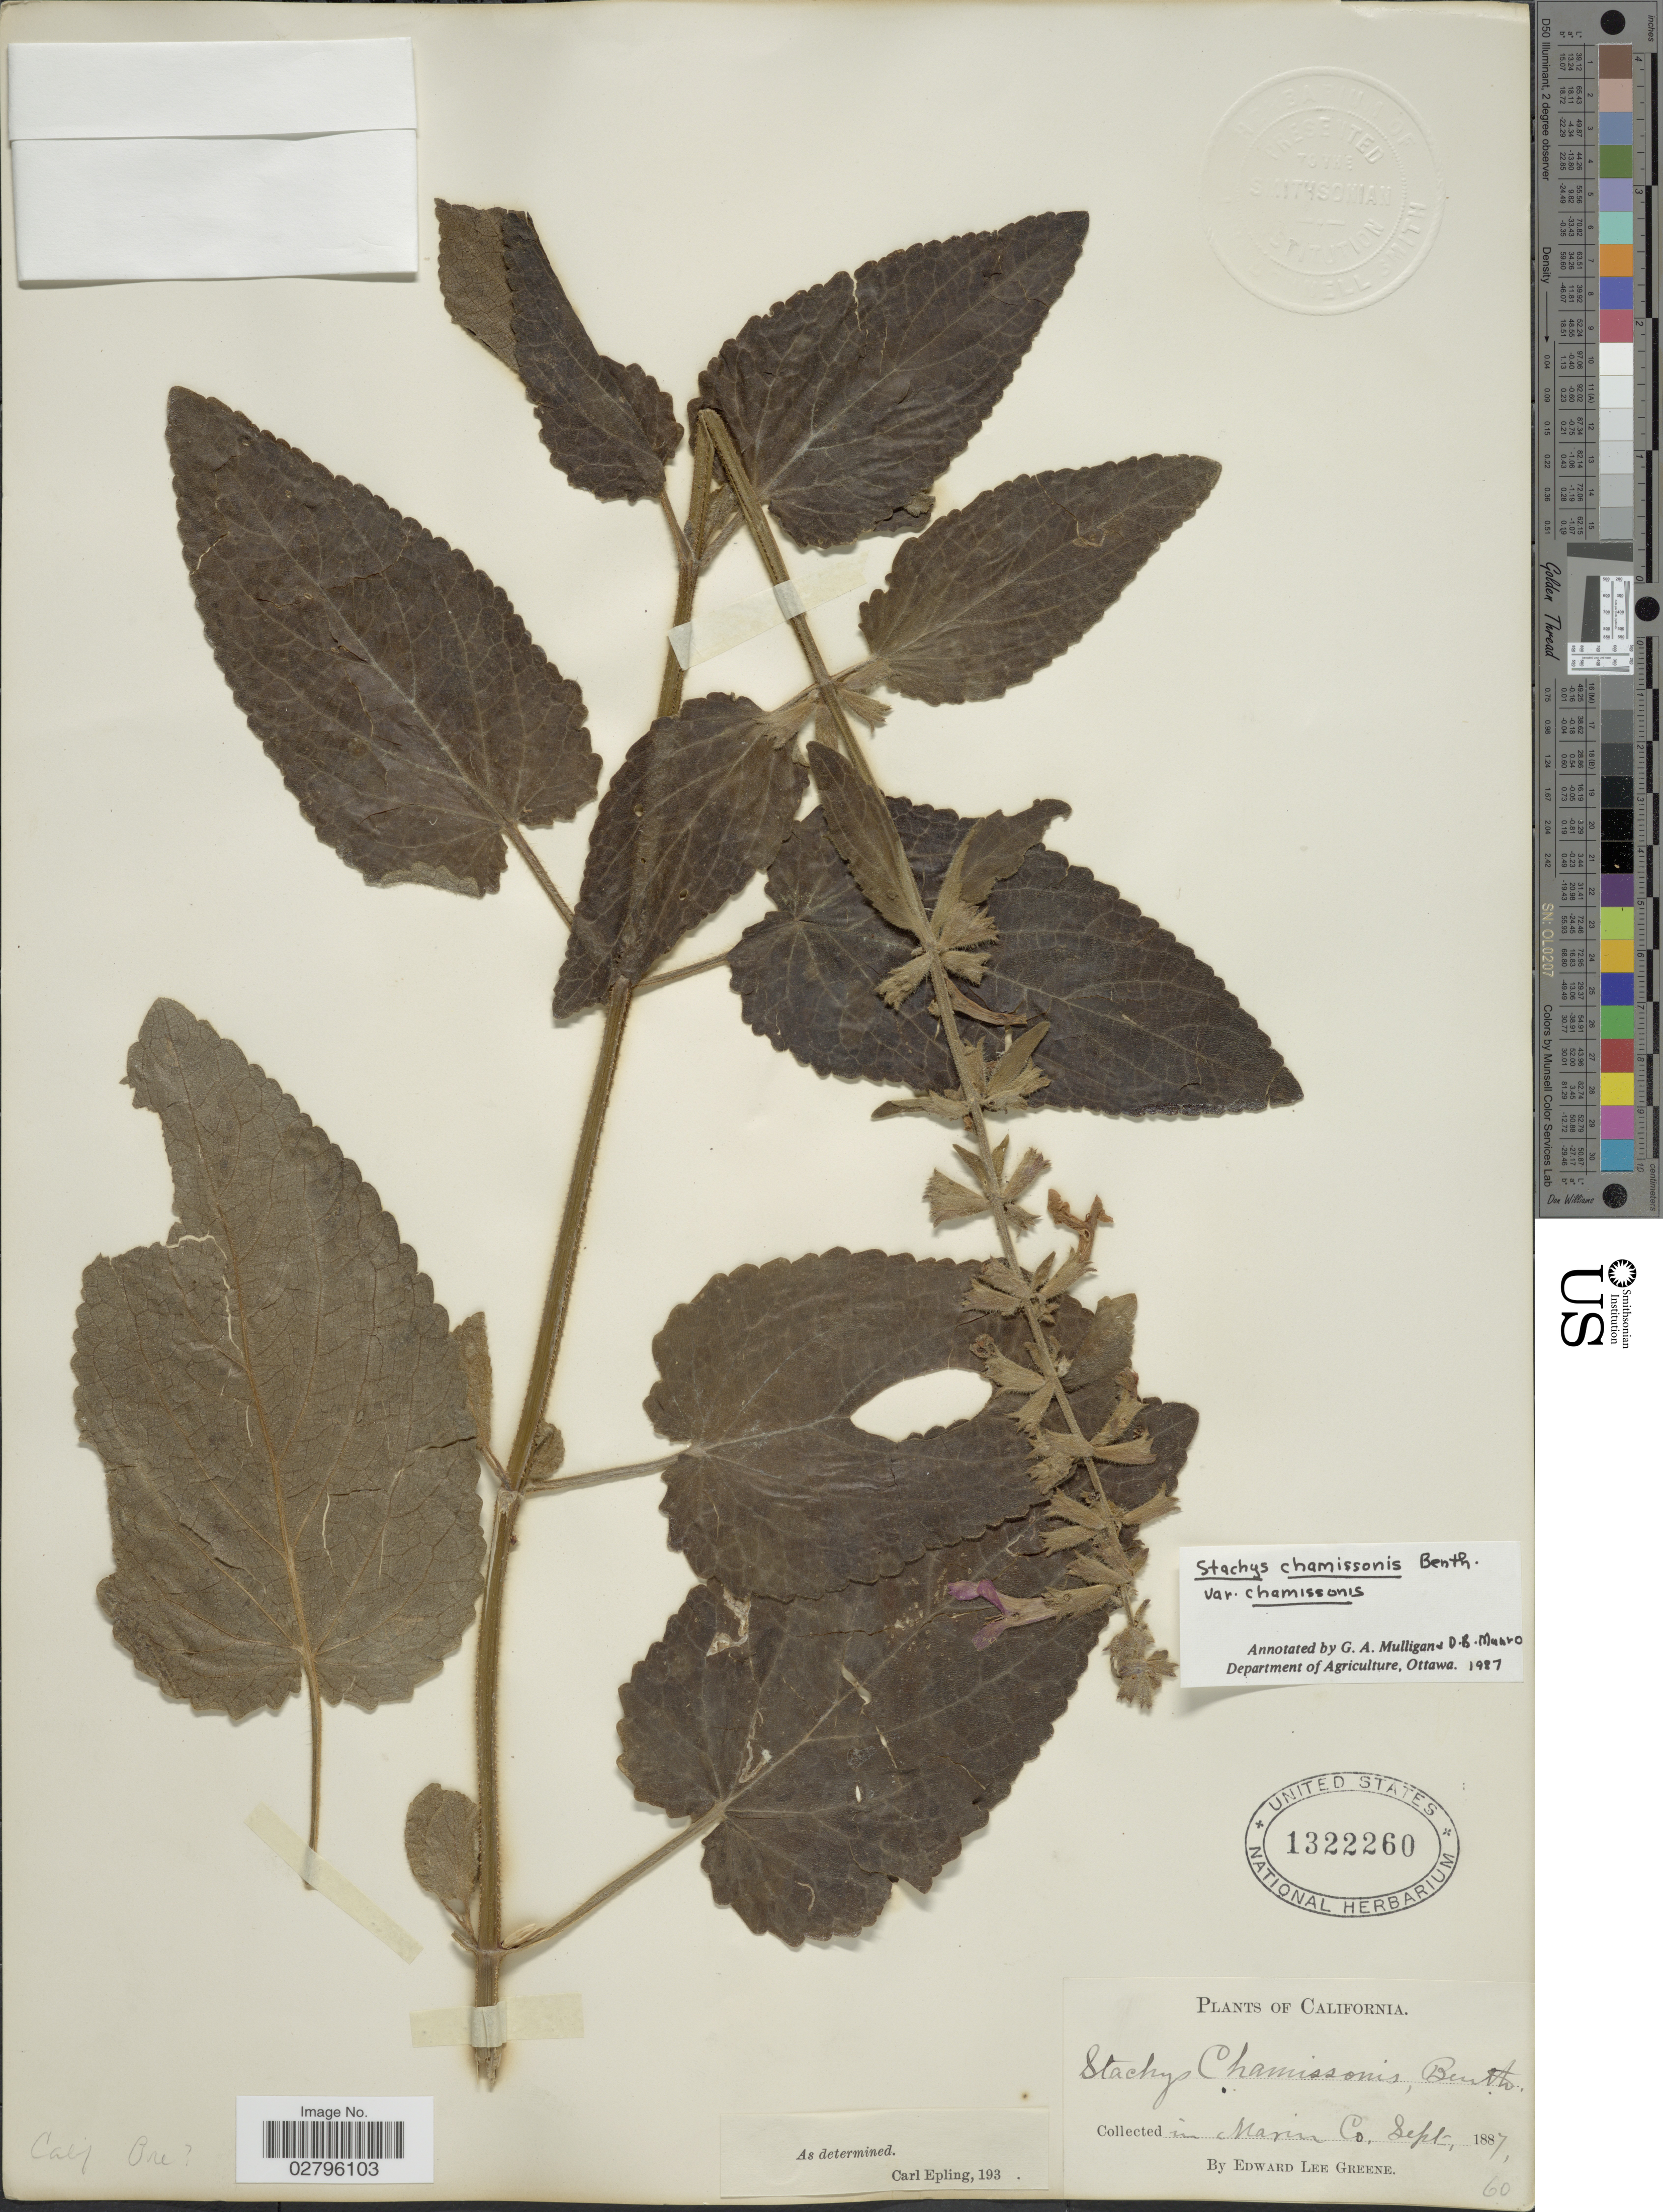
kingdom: Plantae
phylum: Tracheophyta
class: Magnoliopsida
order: Lamiales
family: Lamiaceae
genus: Stachys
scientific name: Stachys chamissonis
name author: Benth.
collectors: E. L. Greene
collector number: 60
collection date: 1887-09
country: United States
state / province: California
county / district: Marin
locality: Marin Co.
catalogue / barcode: US 1322260